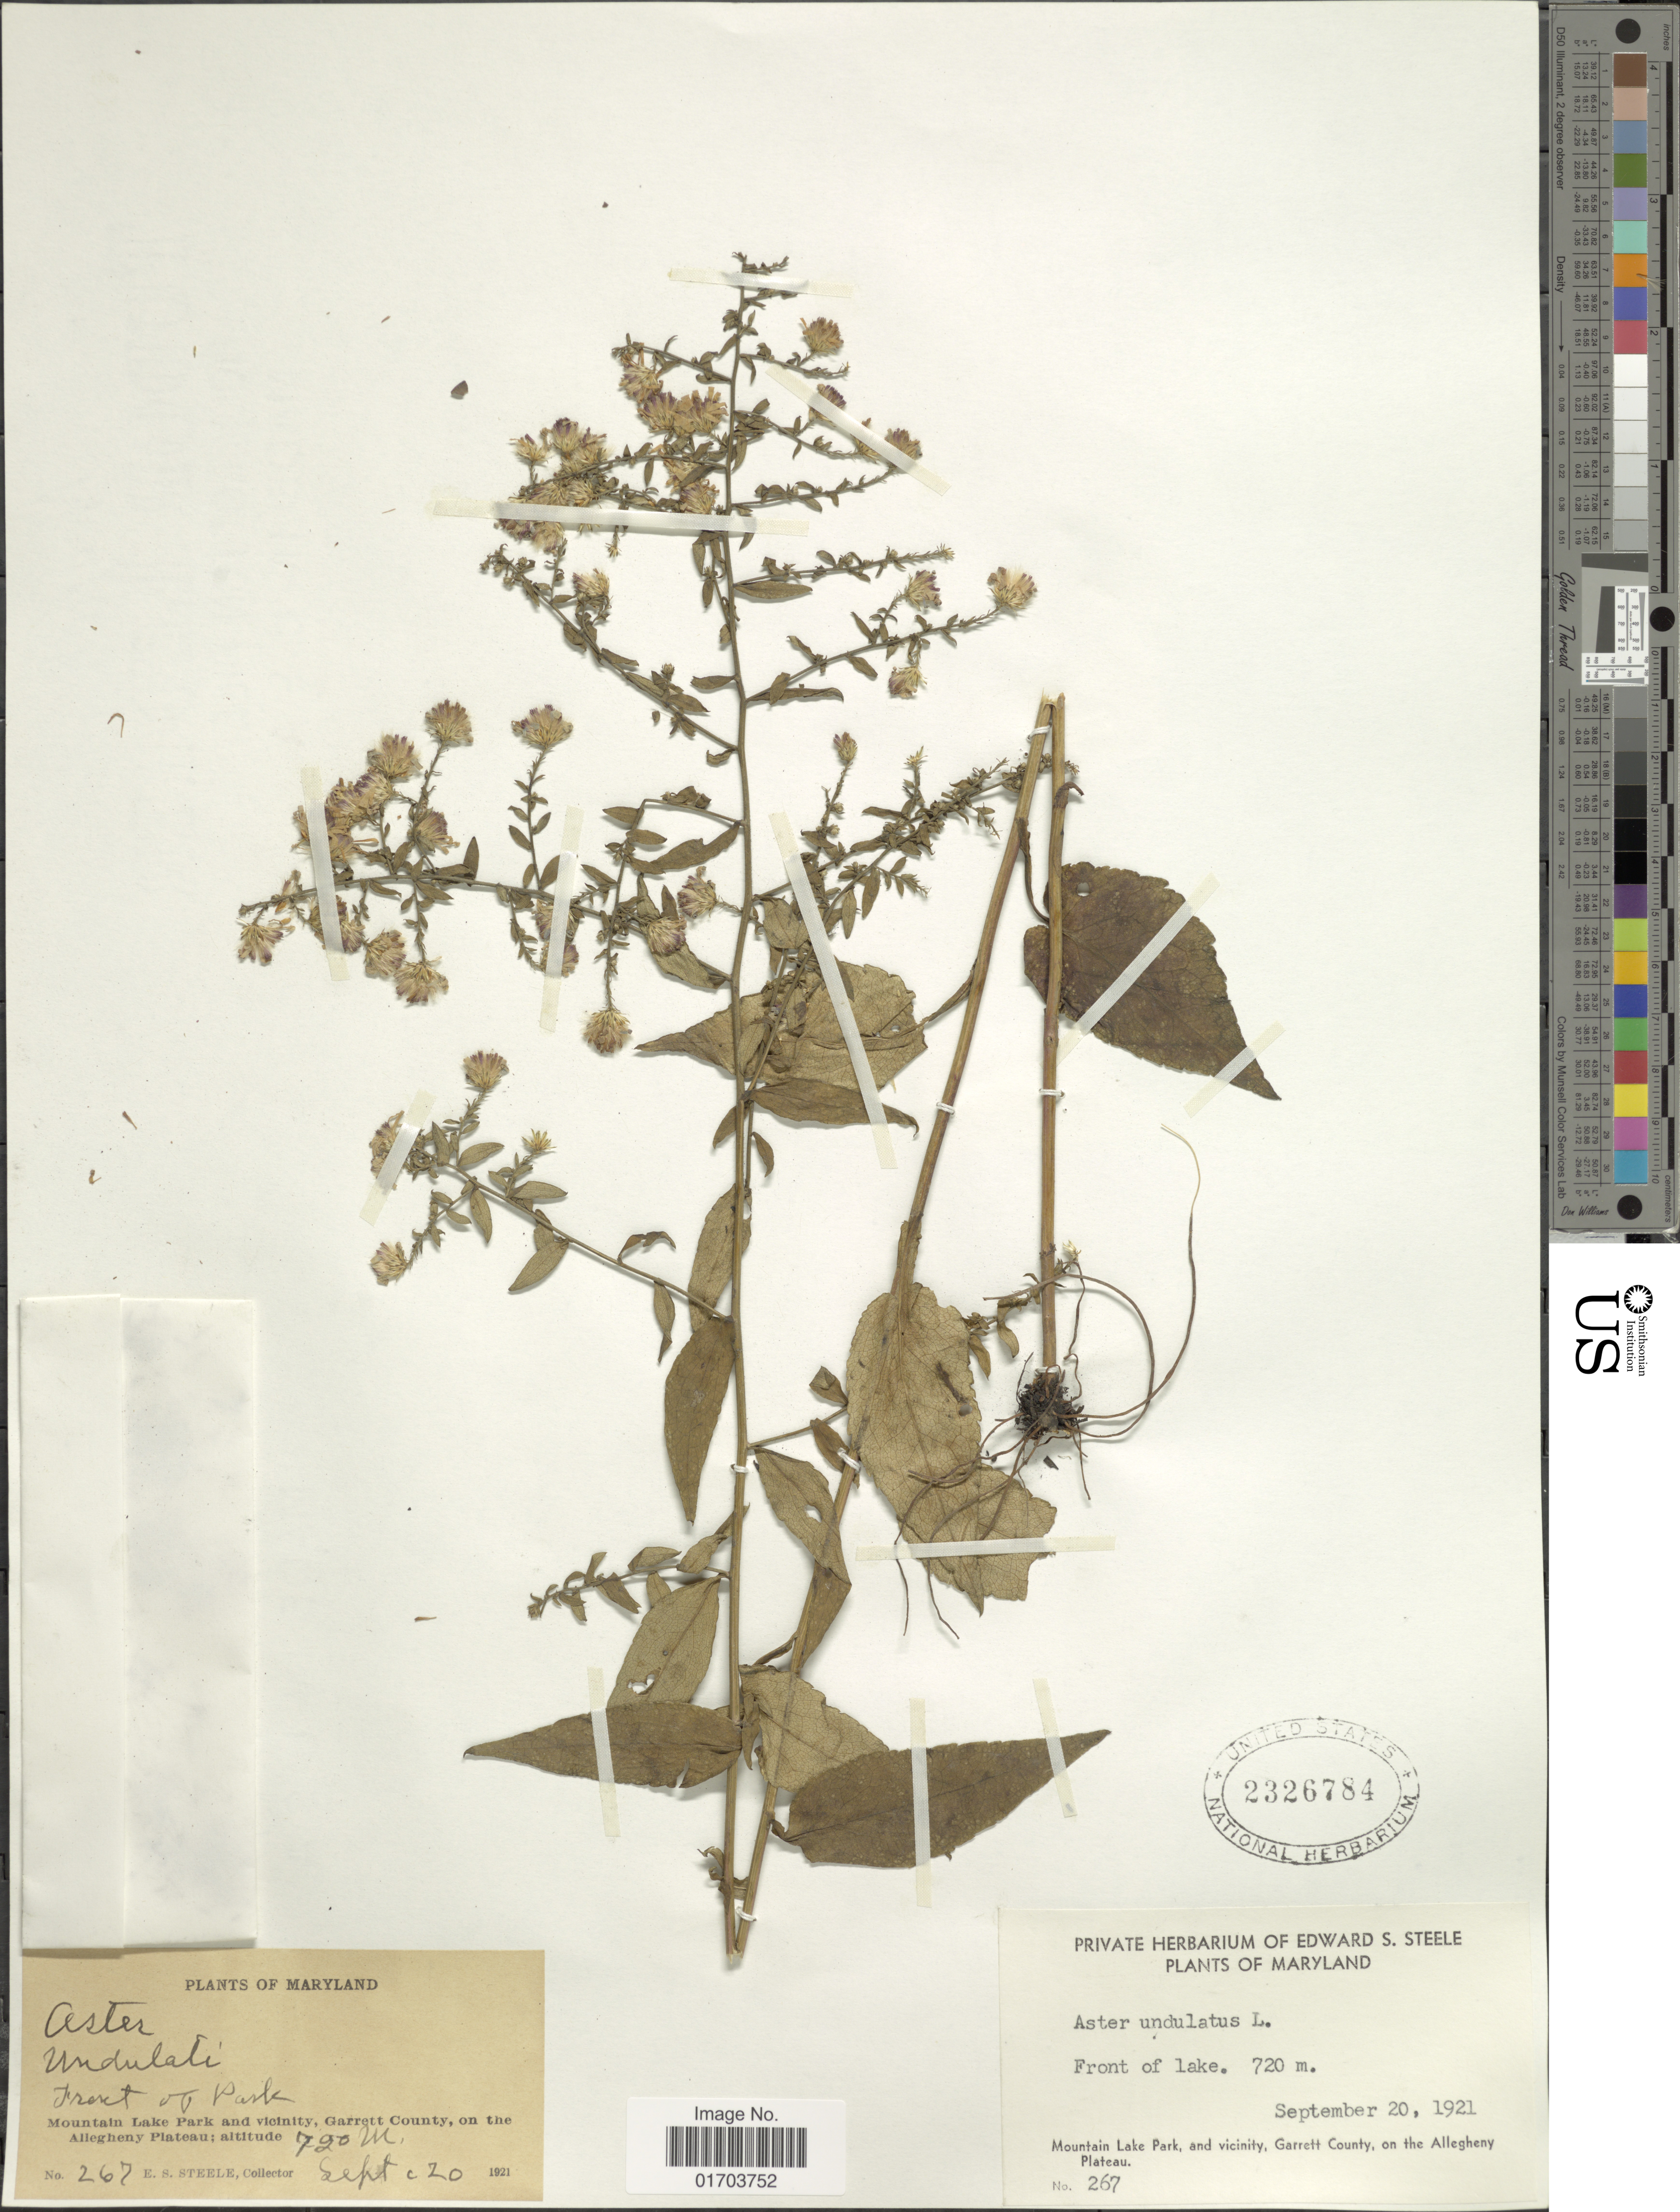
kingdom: Plantae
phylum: Tracheophyta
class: Magnoliopsida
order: Asterales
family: Asteraceae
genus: Symphyotrichum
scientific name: Symphyotrichum undulatum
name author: (L.) G.L. Nesom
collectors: E. Steele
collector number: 267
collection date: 1921-09-20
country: United States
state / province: Maryland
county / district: Garrett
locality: Front of park, Fort of lake, Mountain Lake Park, and vicinity, Garrett County, on the Allegheny Plateau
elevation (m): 720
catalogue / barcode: US 2326784